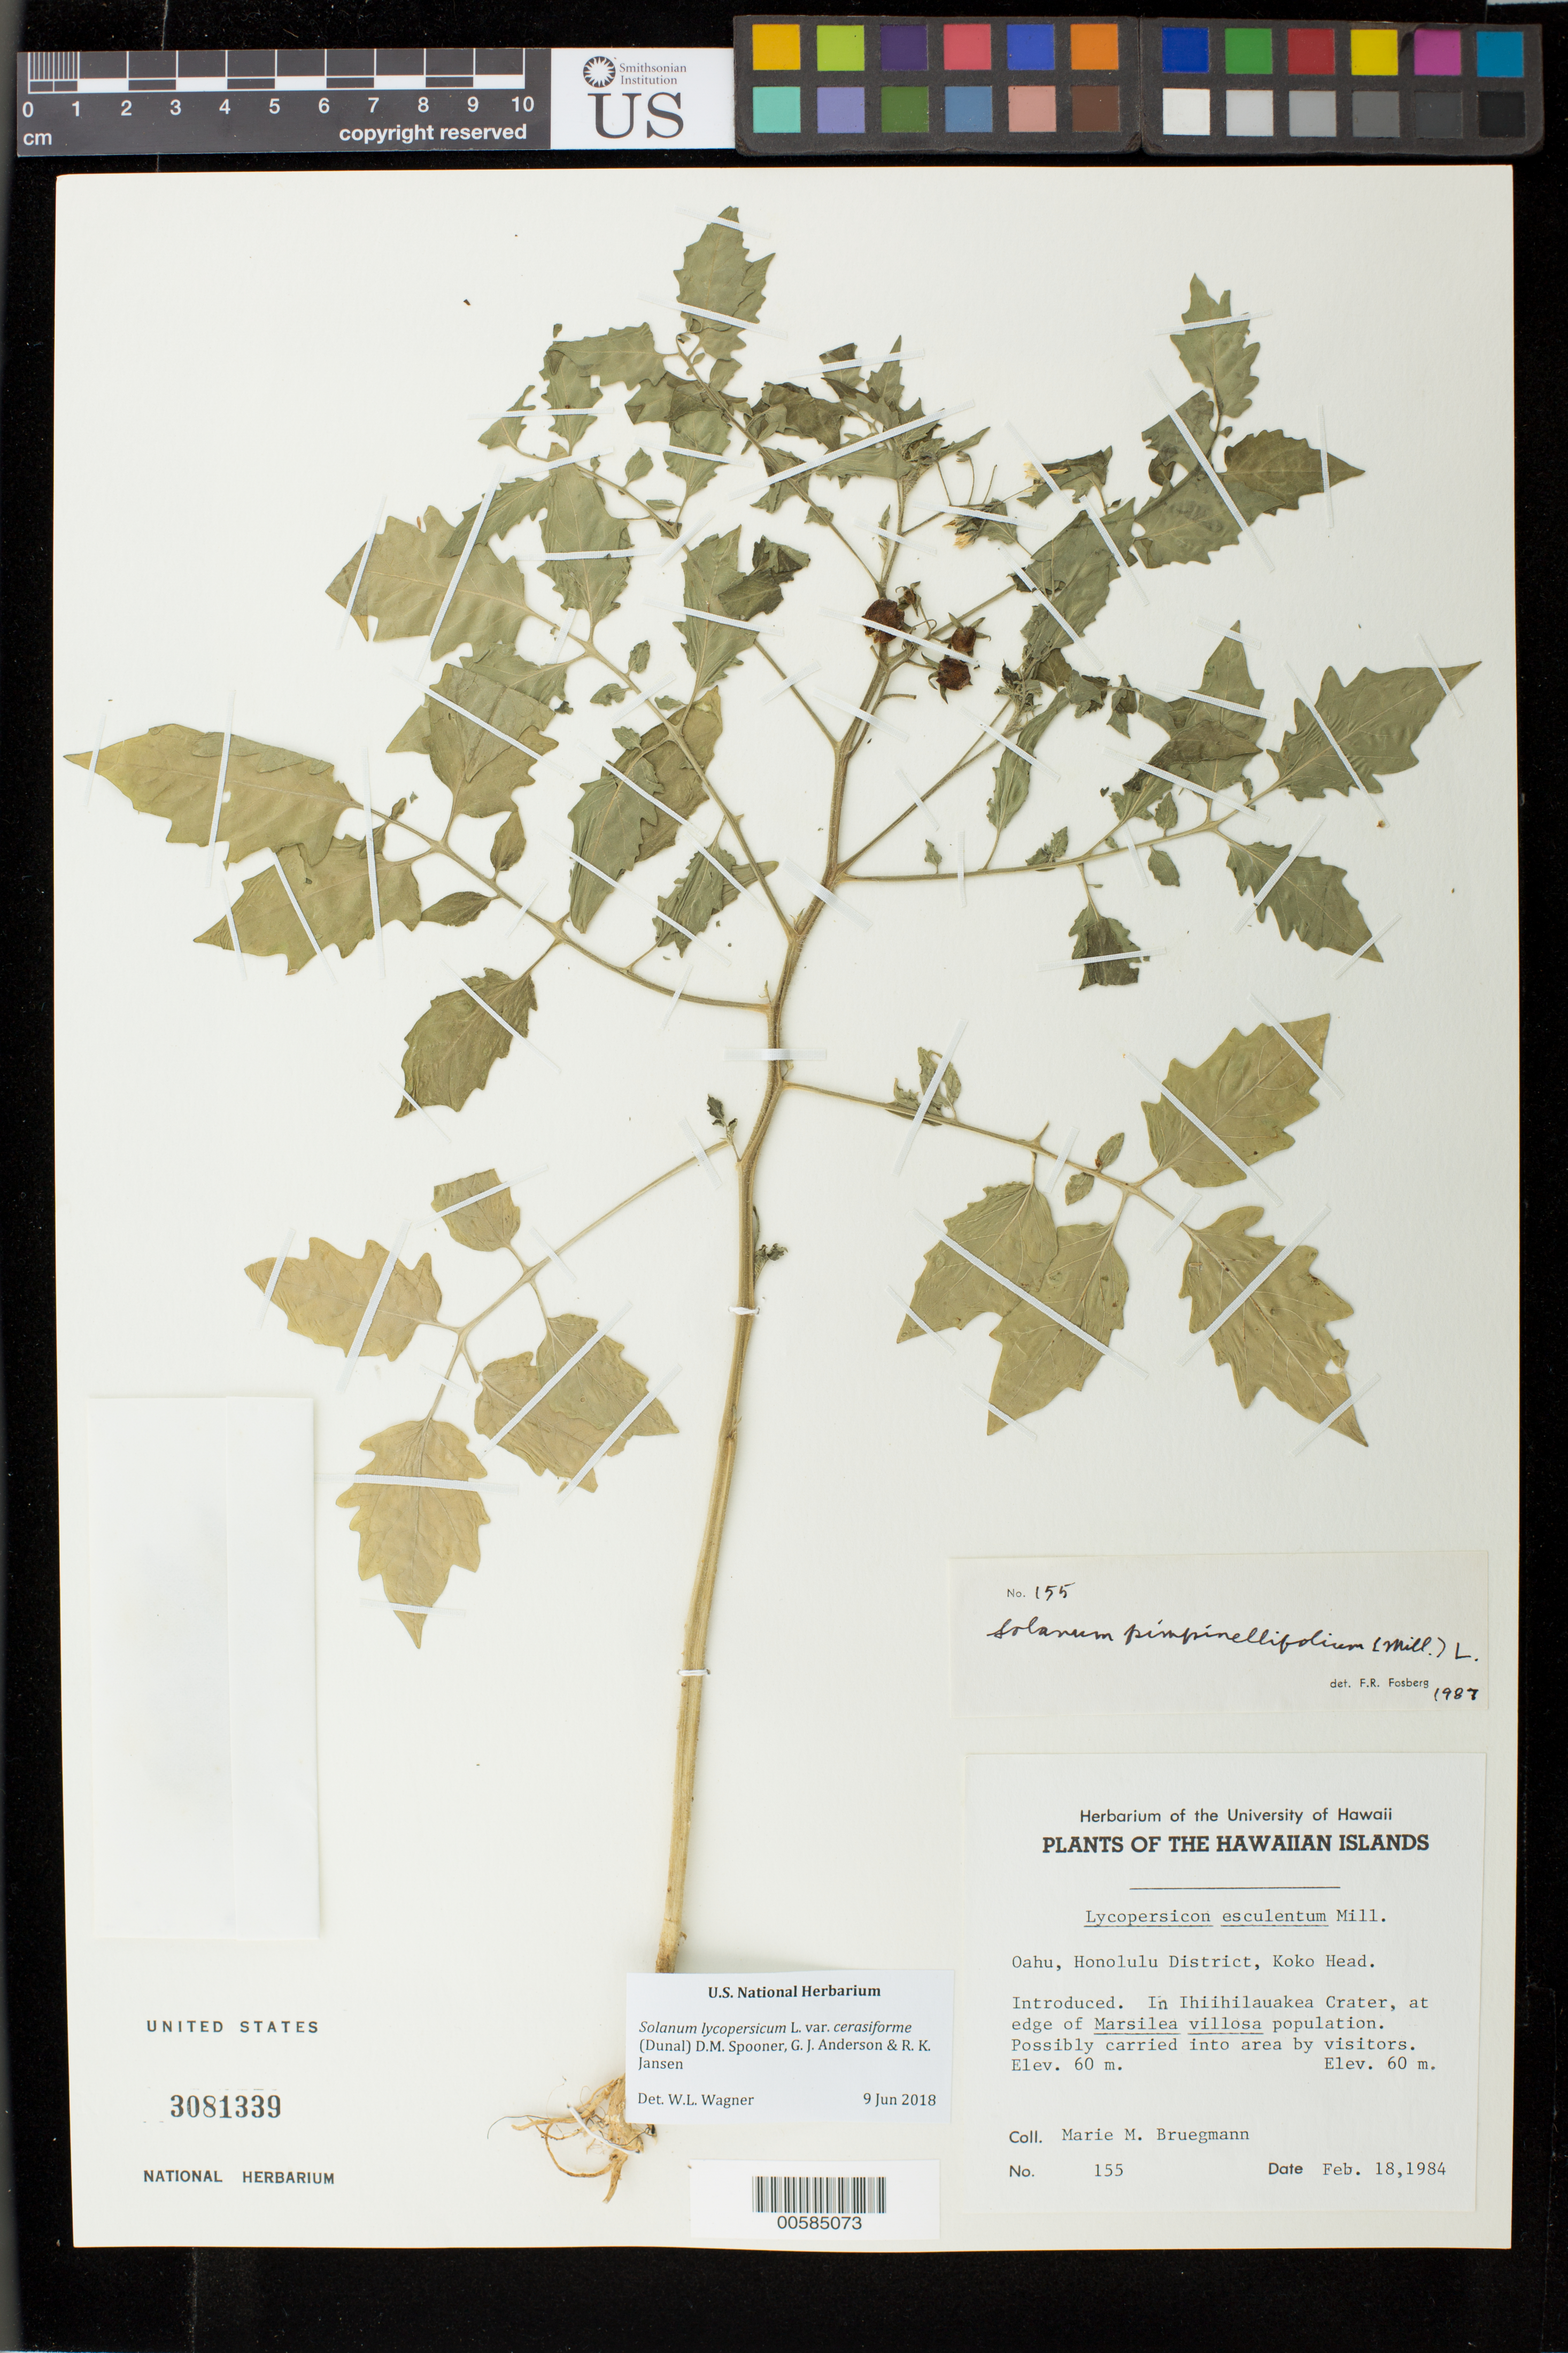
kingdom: Plantae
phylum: Tracheophyta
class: Magnoliopsida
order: Solanales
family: Solanaceae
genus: Solanum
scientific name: Solanum lycopersicum var. cerasiforme (Dunal) D.M. Spooner, G.J. Anderson & R.K. Jansen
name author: (Dunal) D.M. Spooner et al.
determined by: Wagner, W. L., (BOT), Smithsonian Institution - National Museum of Natural History (UNITED STATES)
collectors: M. Bruegmann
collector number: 155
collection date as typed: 18 Feb 1984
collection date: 1984-02-18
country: United States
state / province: Hawaii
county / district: Honolulu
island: Oahu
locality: Honolulu Dist, Koko Head. In Ihiihilauakea Crater.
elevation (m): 60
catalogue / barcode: US 3081339